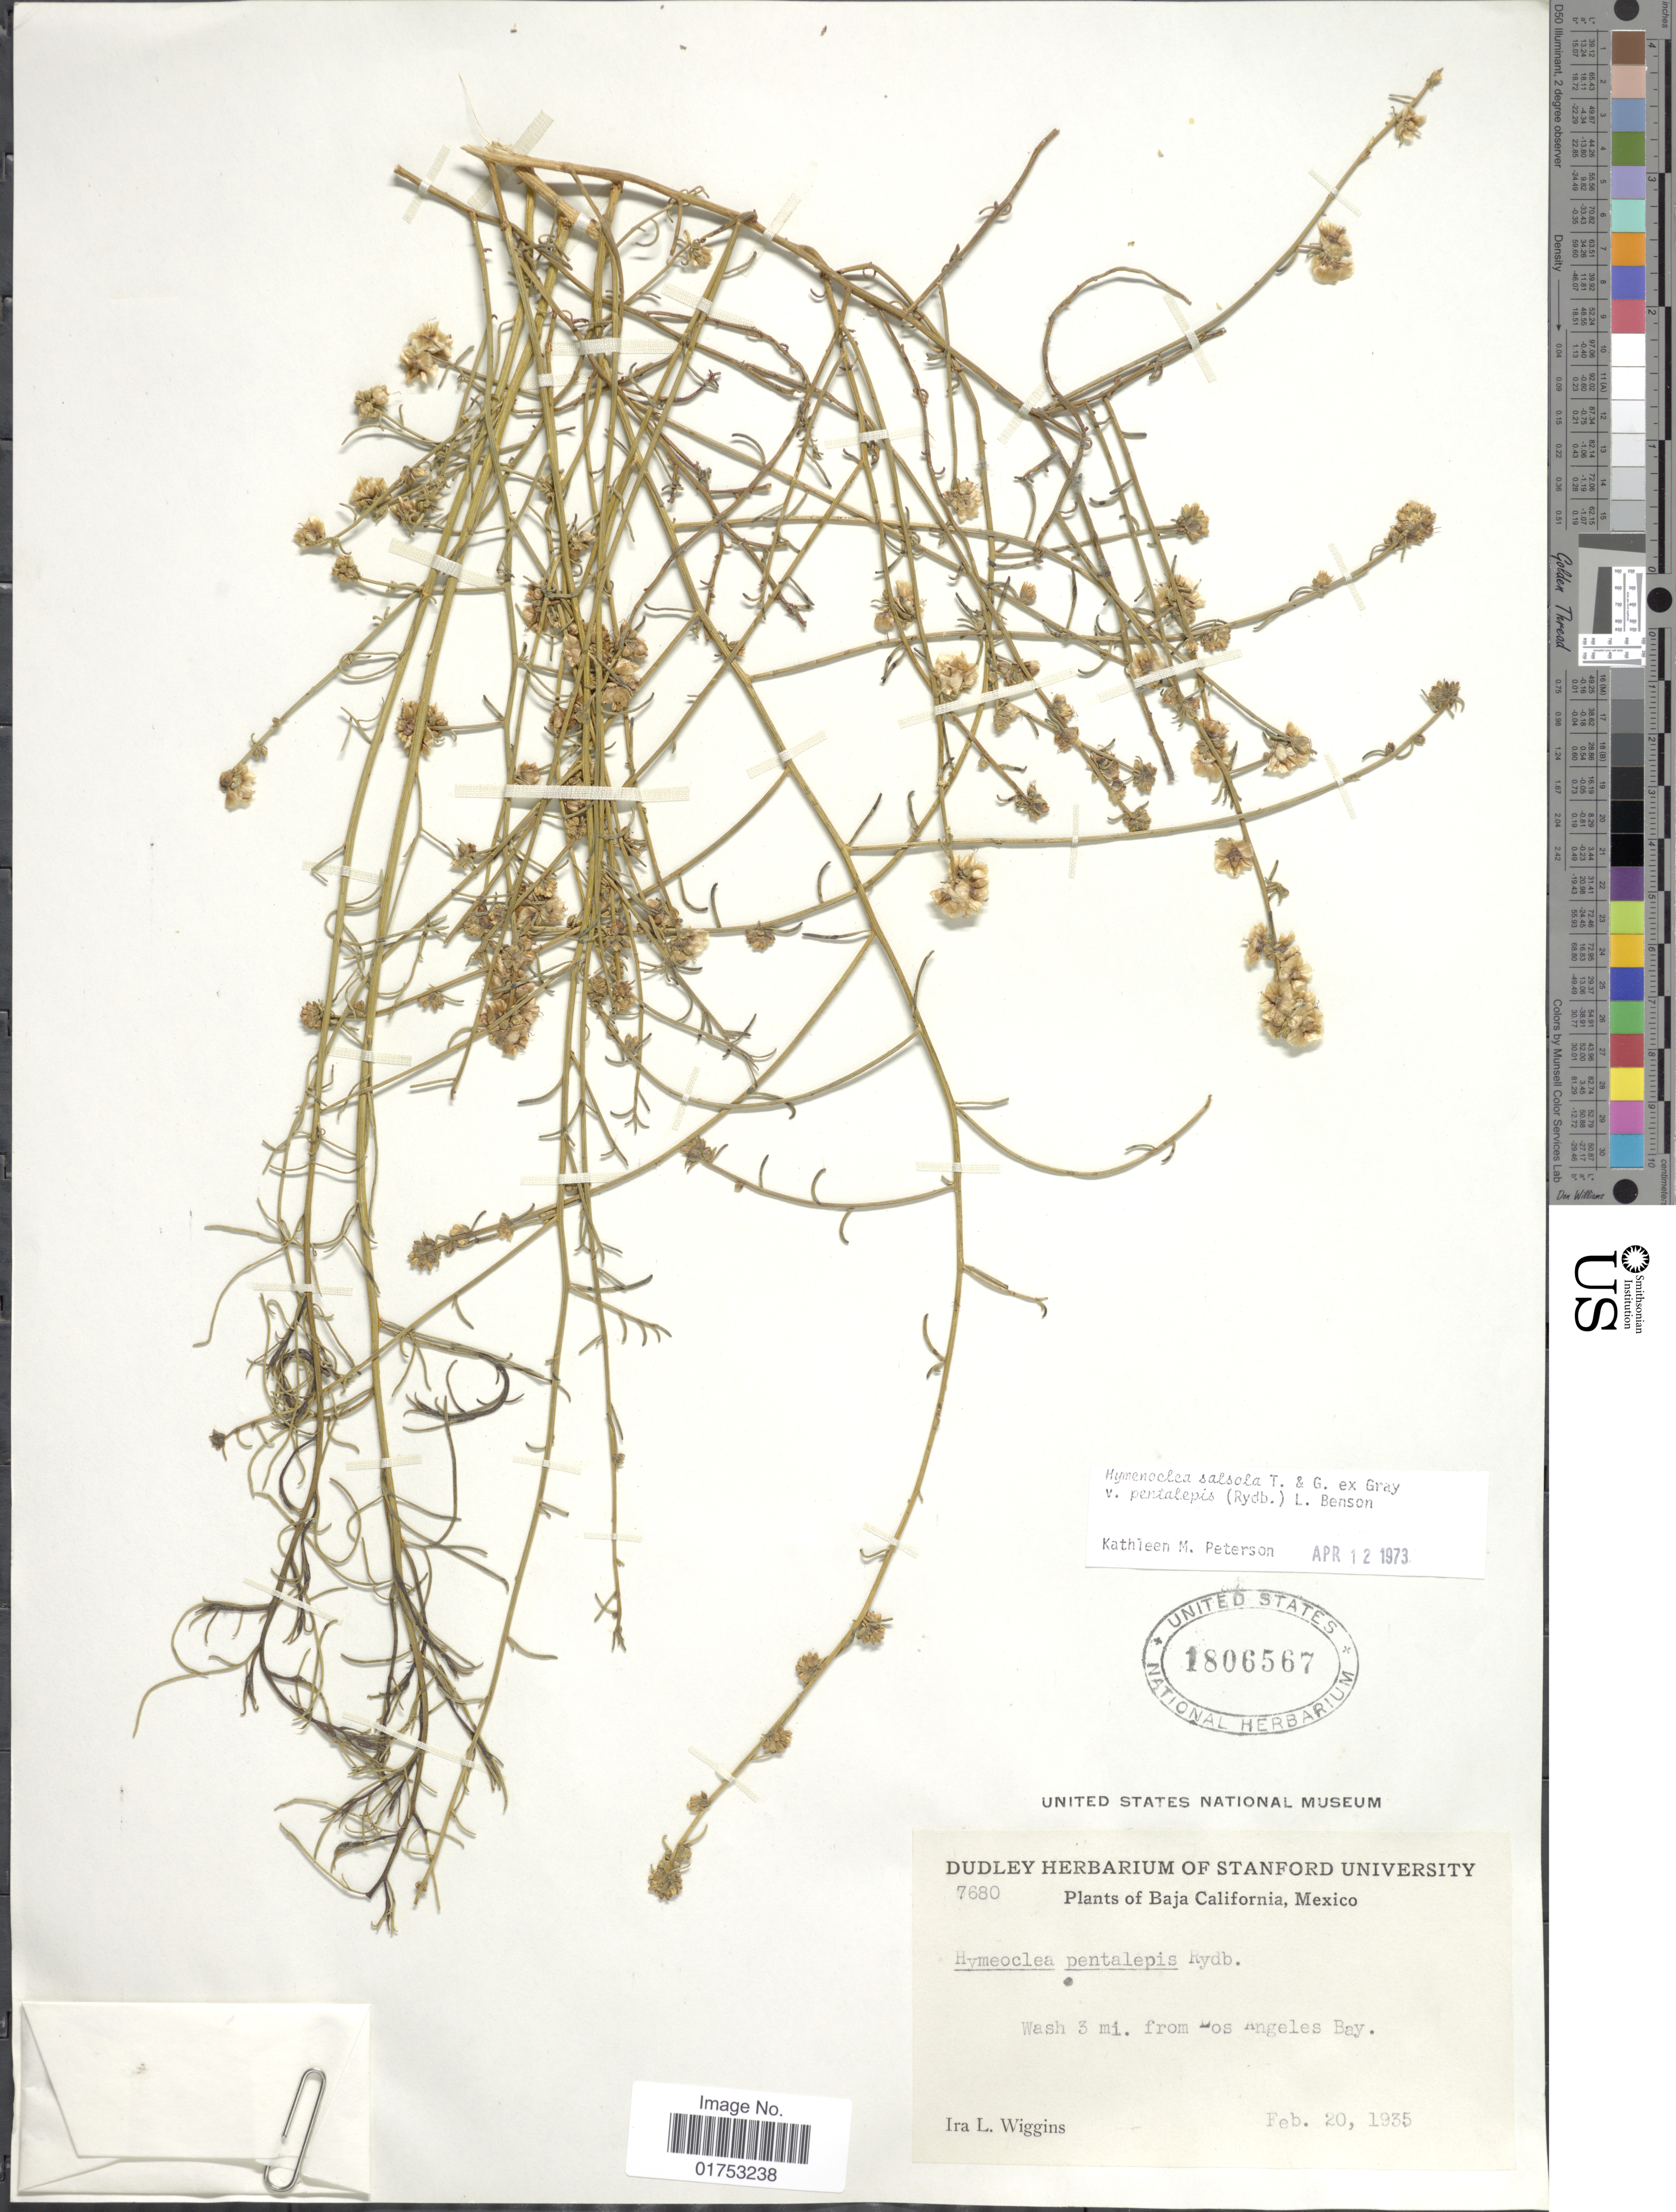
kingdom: Plantae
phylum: Tracheophyta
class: Magnoliopsida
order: Asterales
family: Asteraceae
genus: Hymenoclea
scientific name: Hymenoclea pentalepis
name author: Torr.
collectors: I. L. Wiggins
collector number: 7680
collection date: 1935-02-20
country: Mexico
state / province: Baja California Norte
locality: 3 mi from Los Angeles Bay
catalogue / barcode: US 1806567